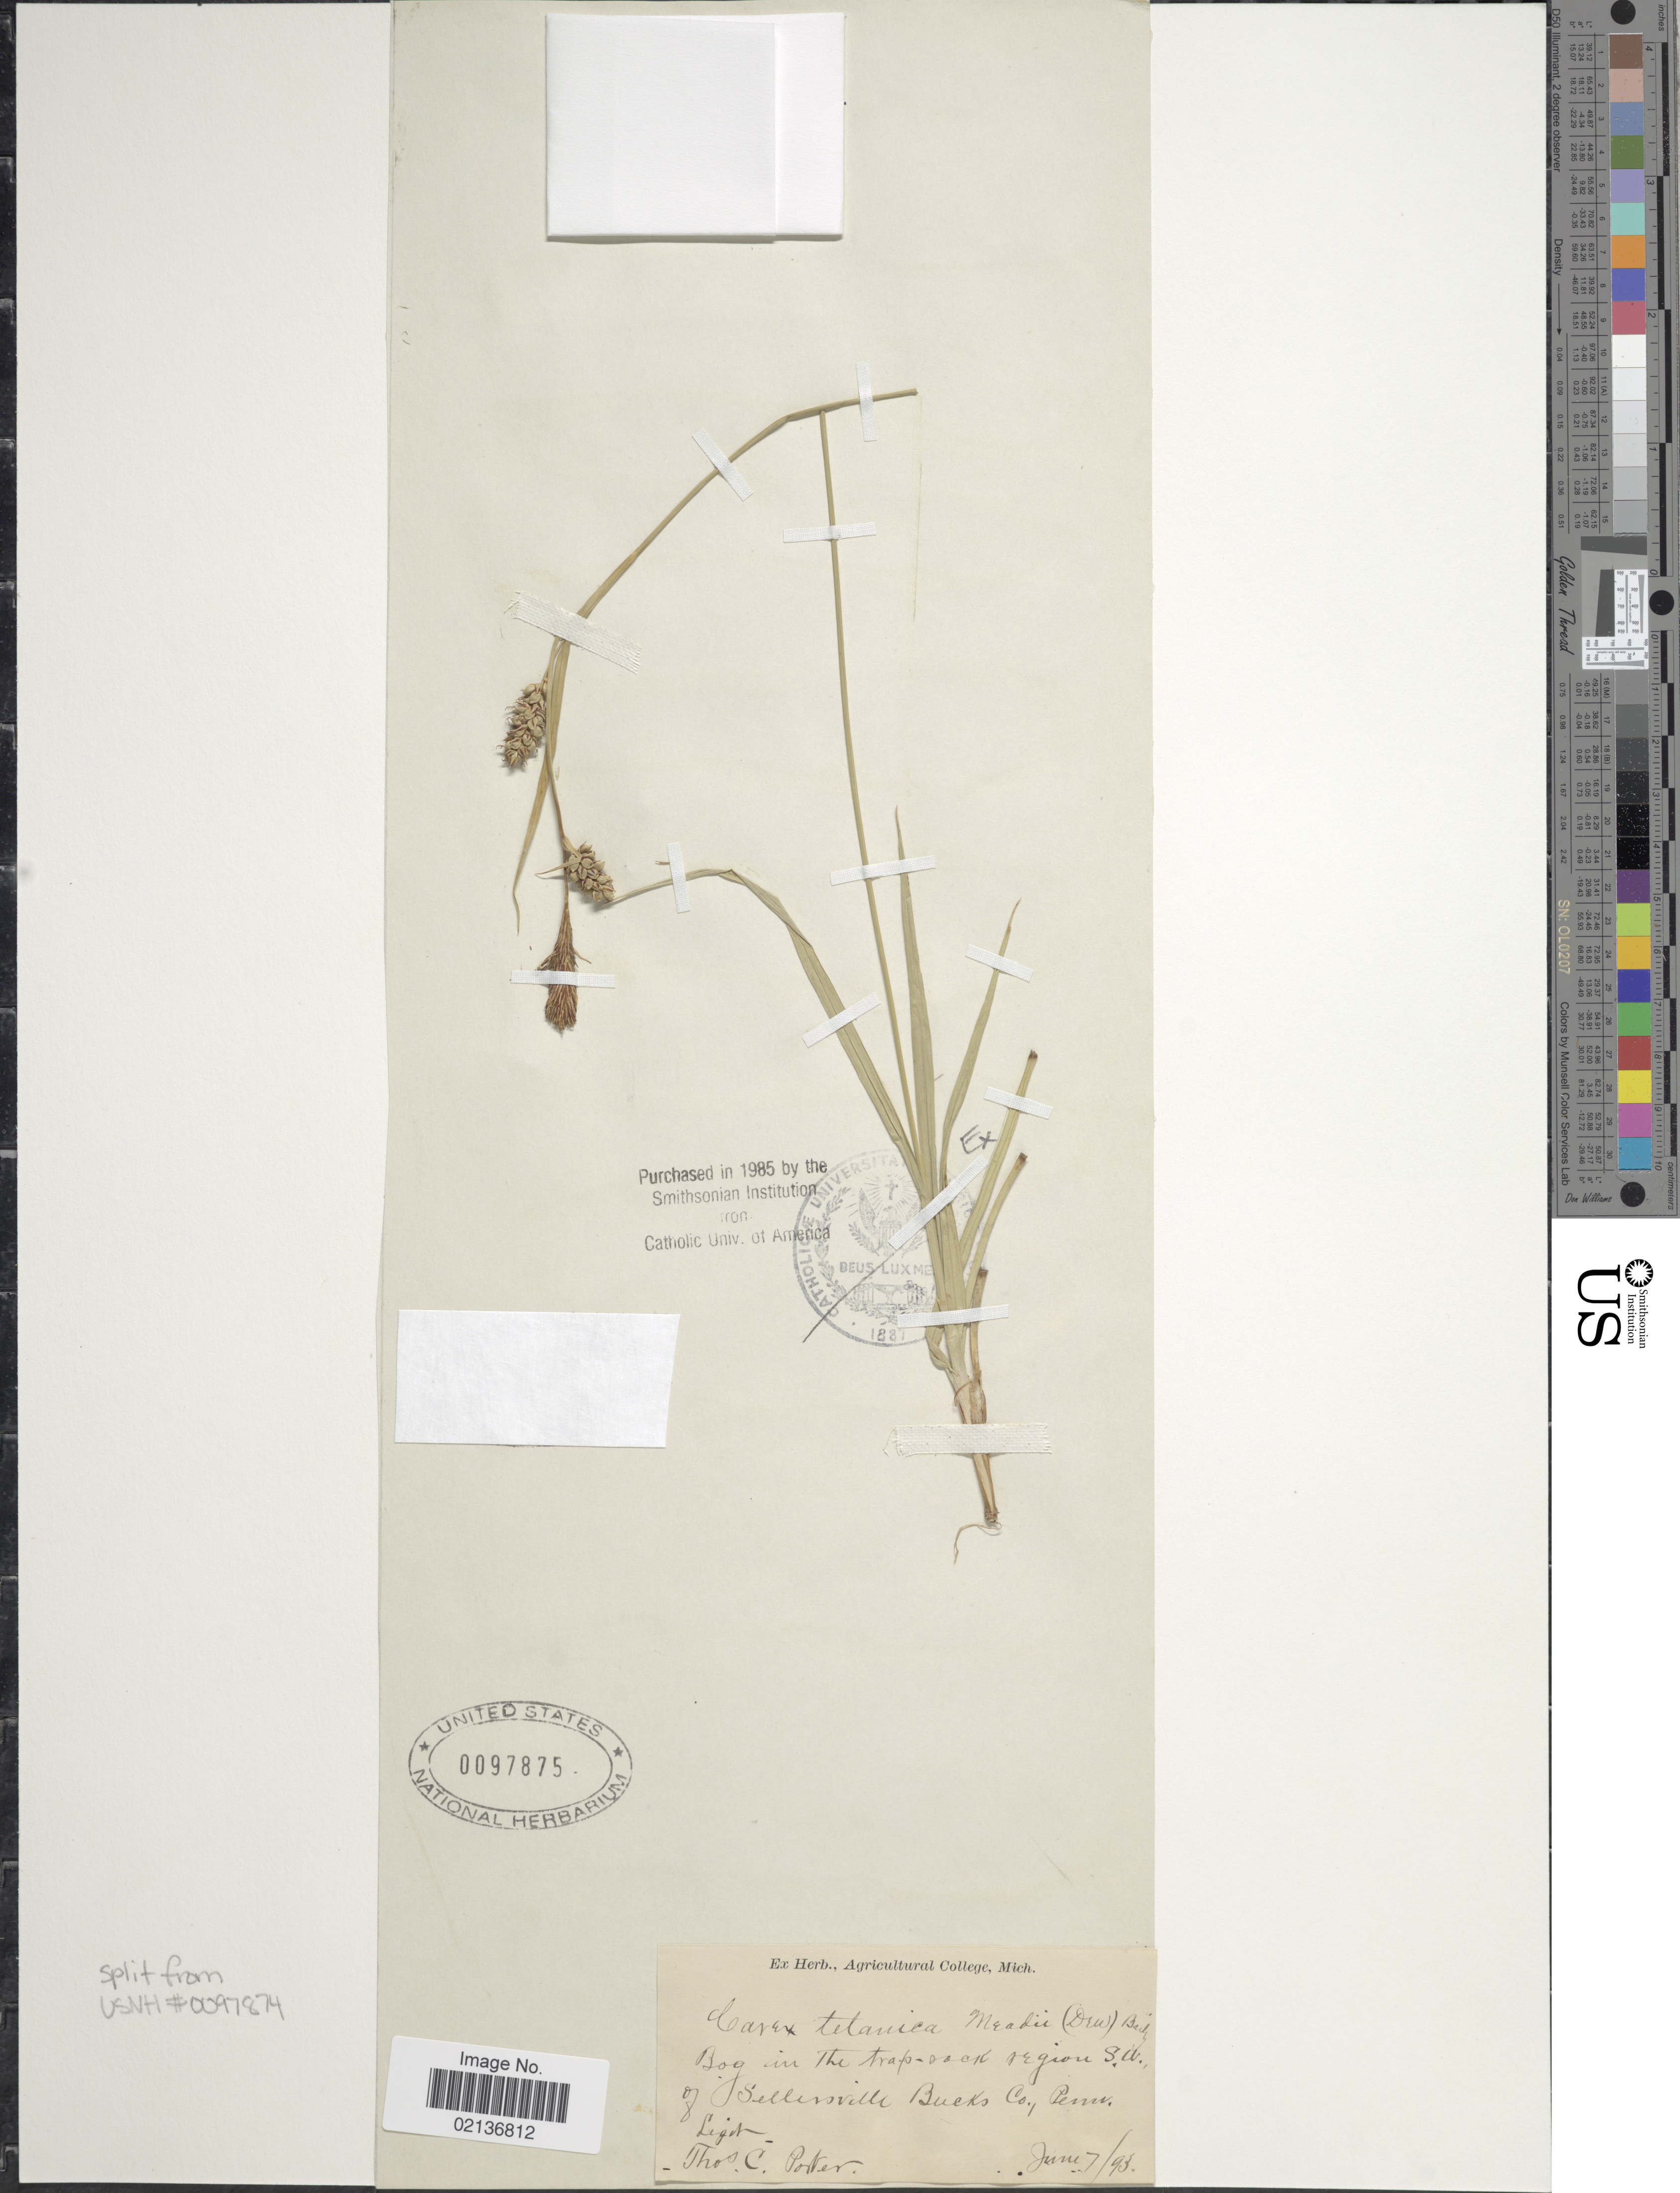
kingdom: Plantae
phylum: Tracheophyta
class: Liliopsida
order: Poales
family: Cyperaceae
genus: Carex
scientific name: Carex tetanica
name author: Schkuhr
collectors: T. Porter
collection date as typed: Transcribed d/m/y: 7/6/93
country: United States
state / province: Pennsylvania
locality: Region S.A., of Sellersville Bucks Co., Penn.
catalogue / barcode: US 97875